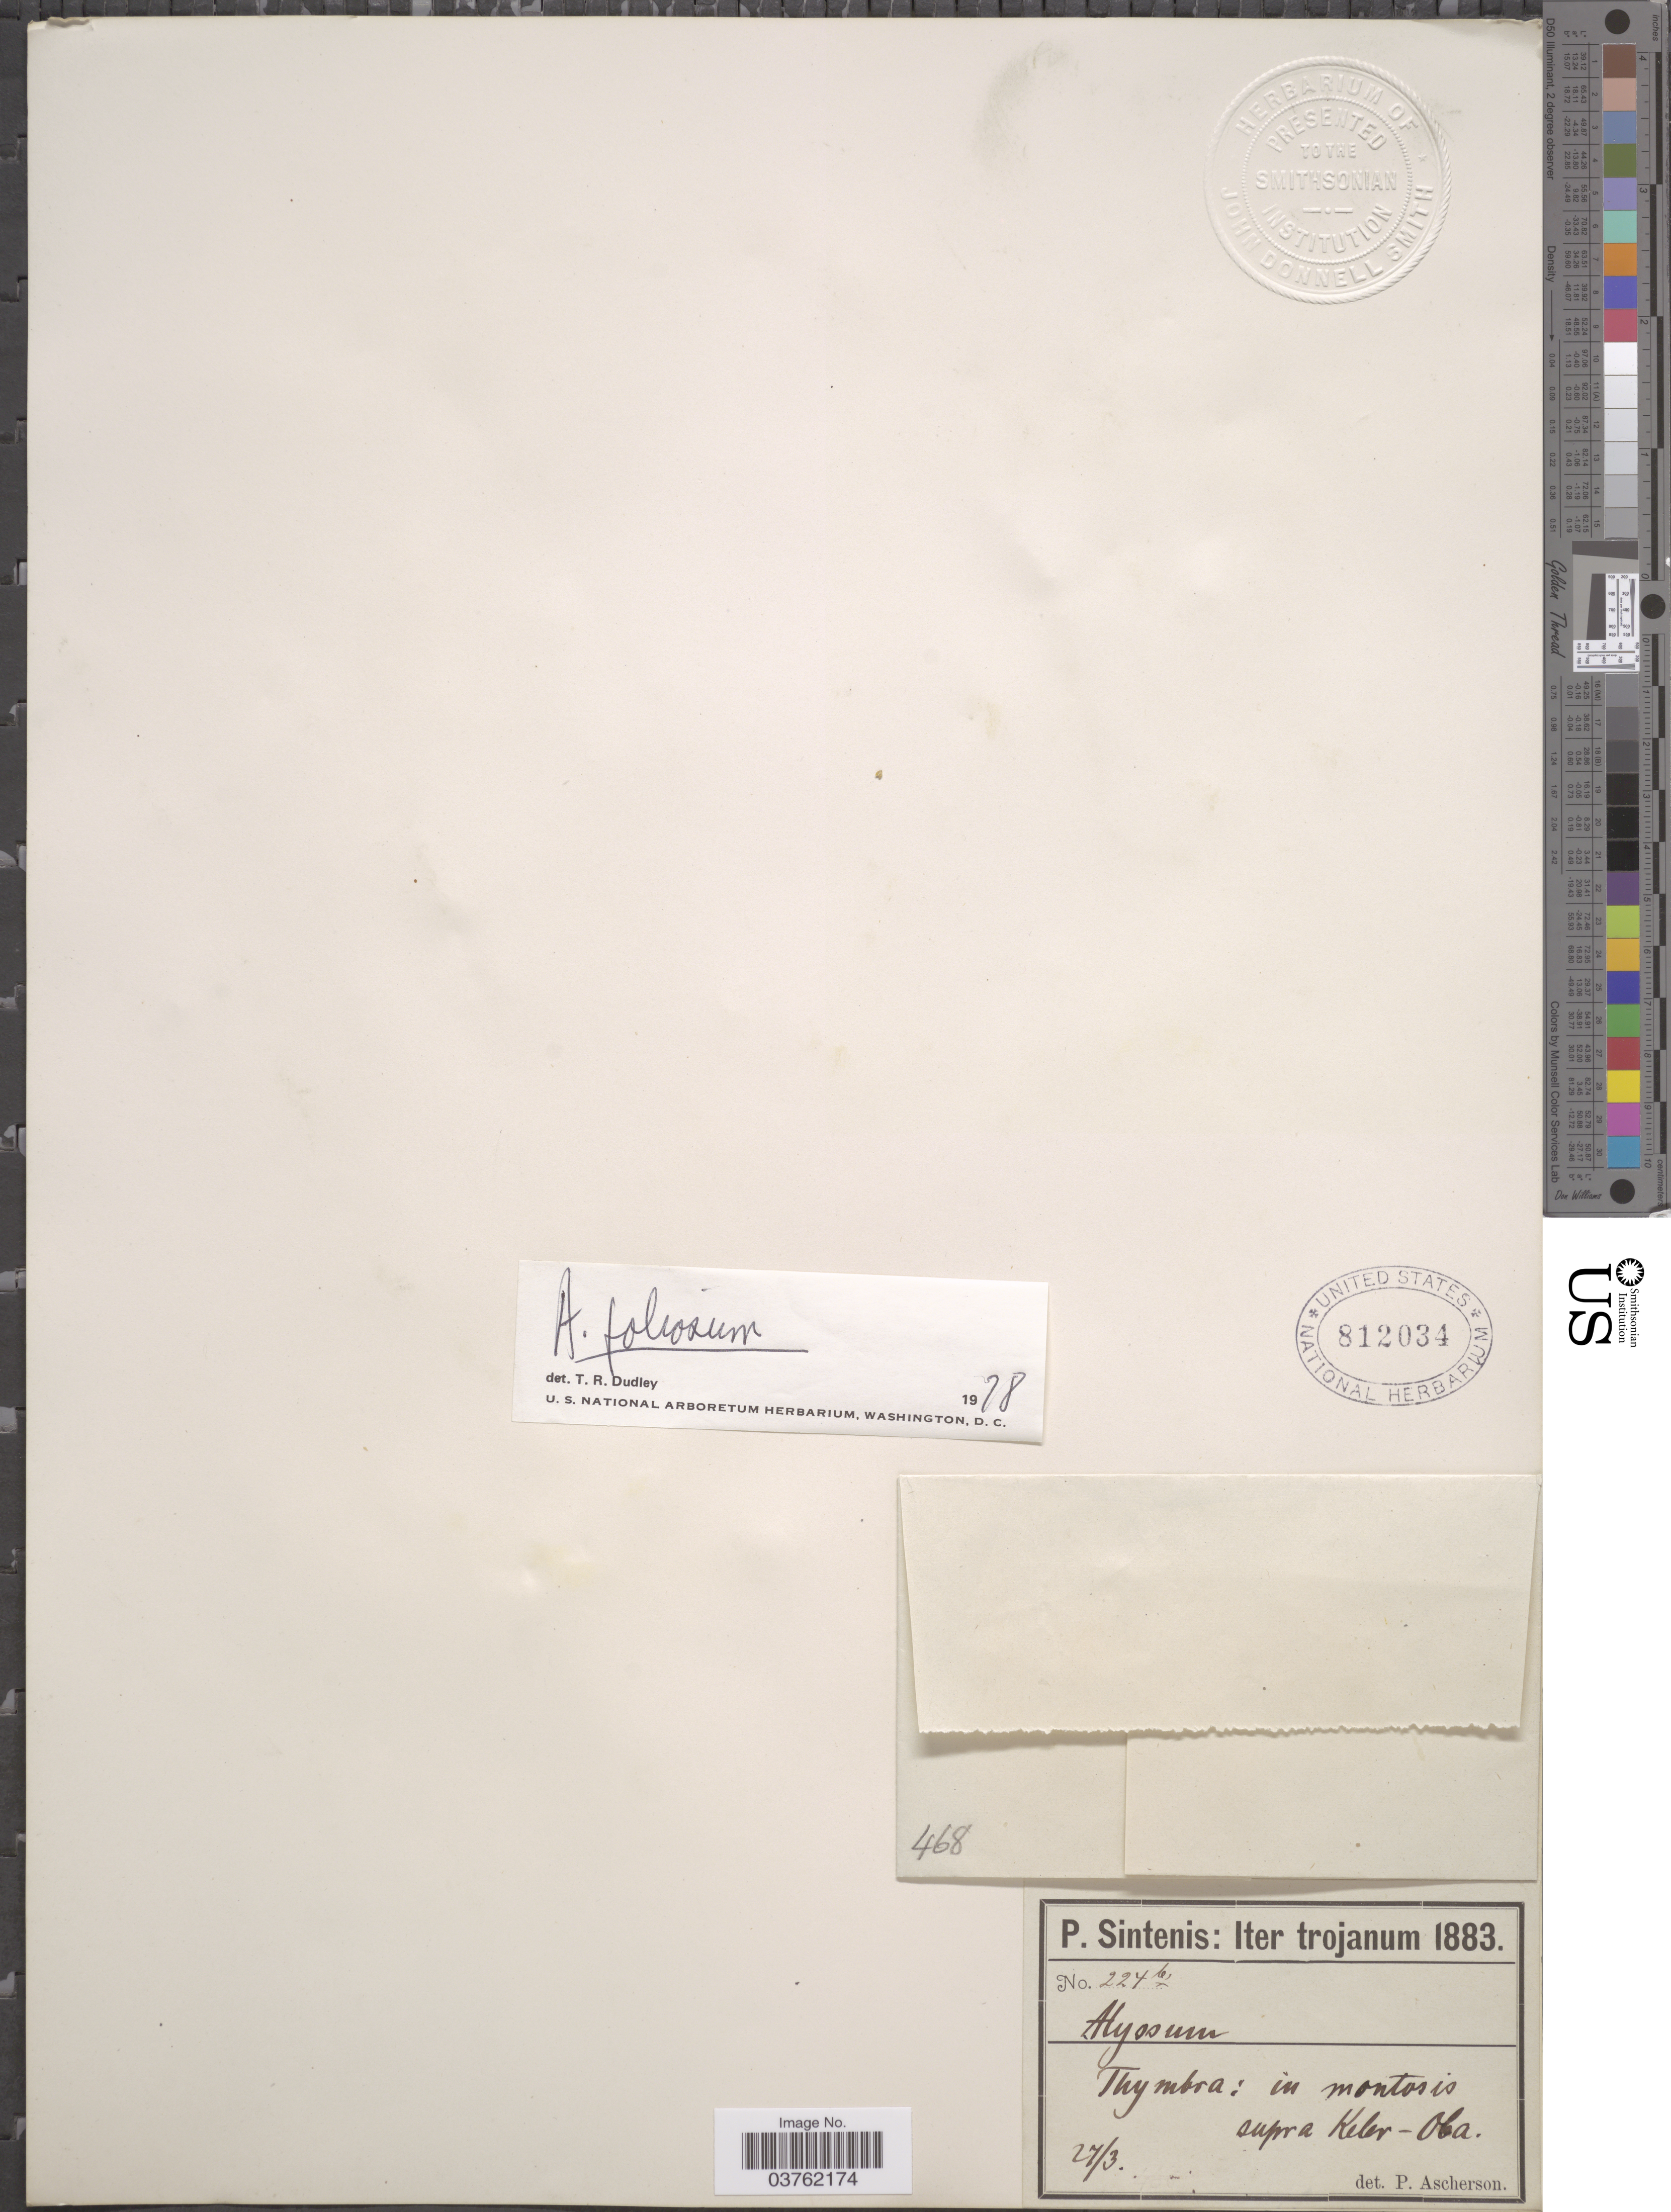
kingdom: Plantae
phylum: Tracheophyta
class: Magnoliopsida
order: Brassicales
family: Brassicaceae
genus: Alyssum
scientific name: Alyssum foliosum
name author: Bory & Chaub.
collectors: P. Sintenis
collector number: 224b*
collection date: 1883-03-27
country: Turkey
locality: Iter trojanum. Thymbra: in montosis supra Keler-Oba.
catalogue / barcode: US 812034